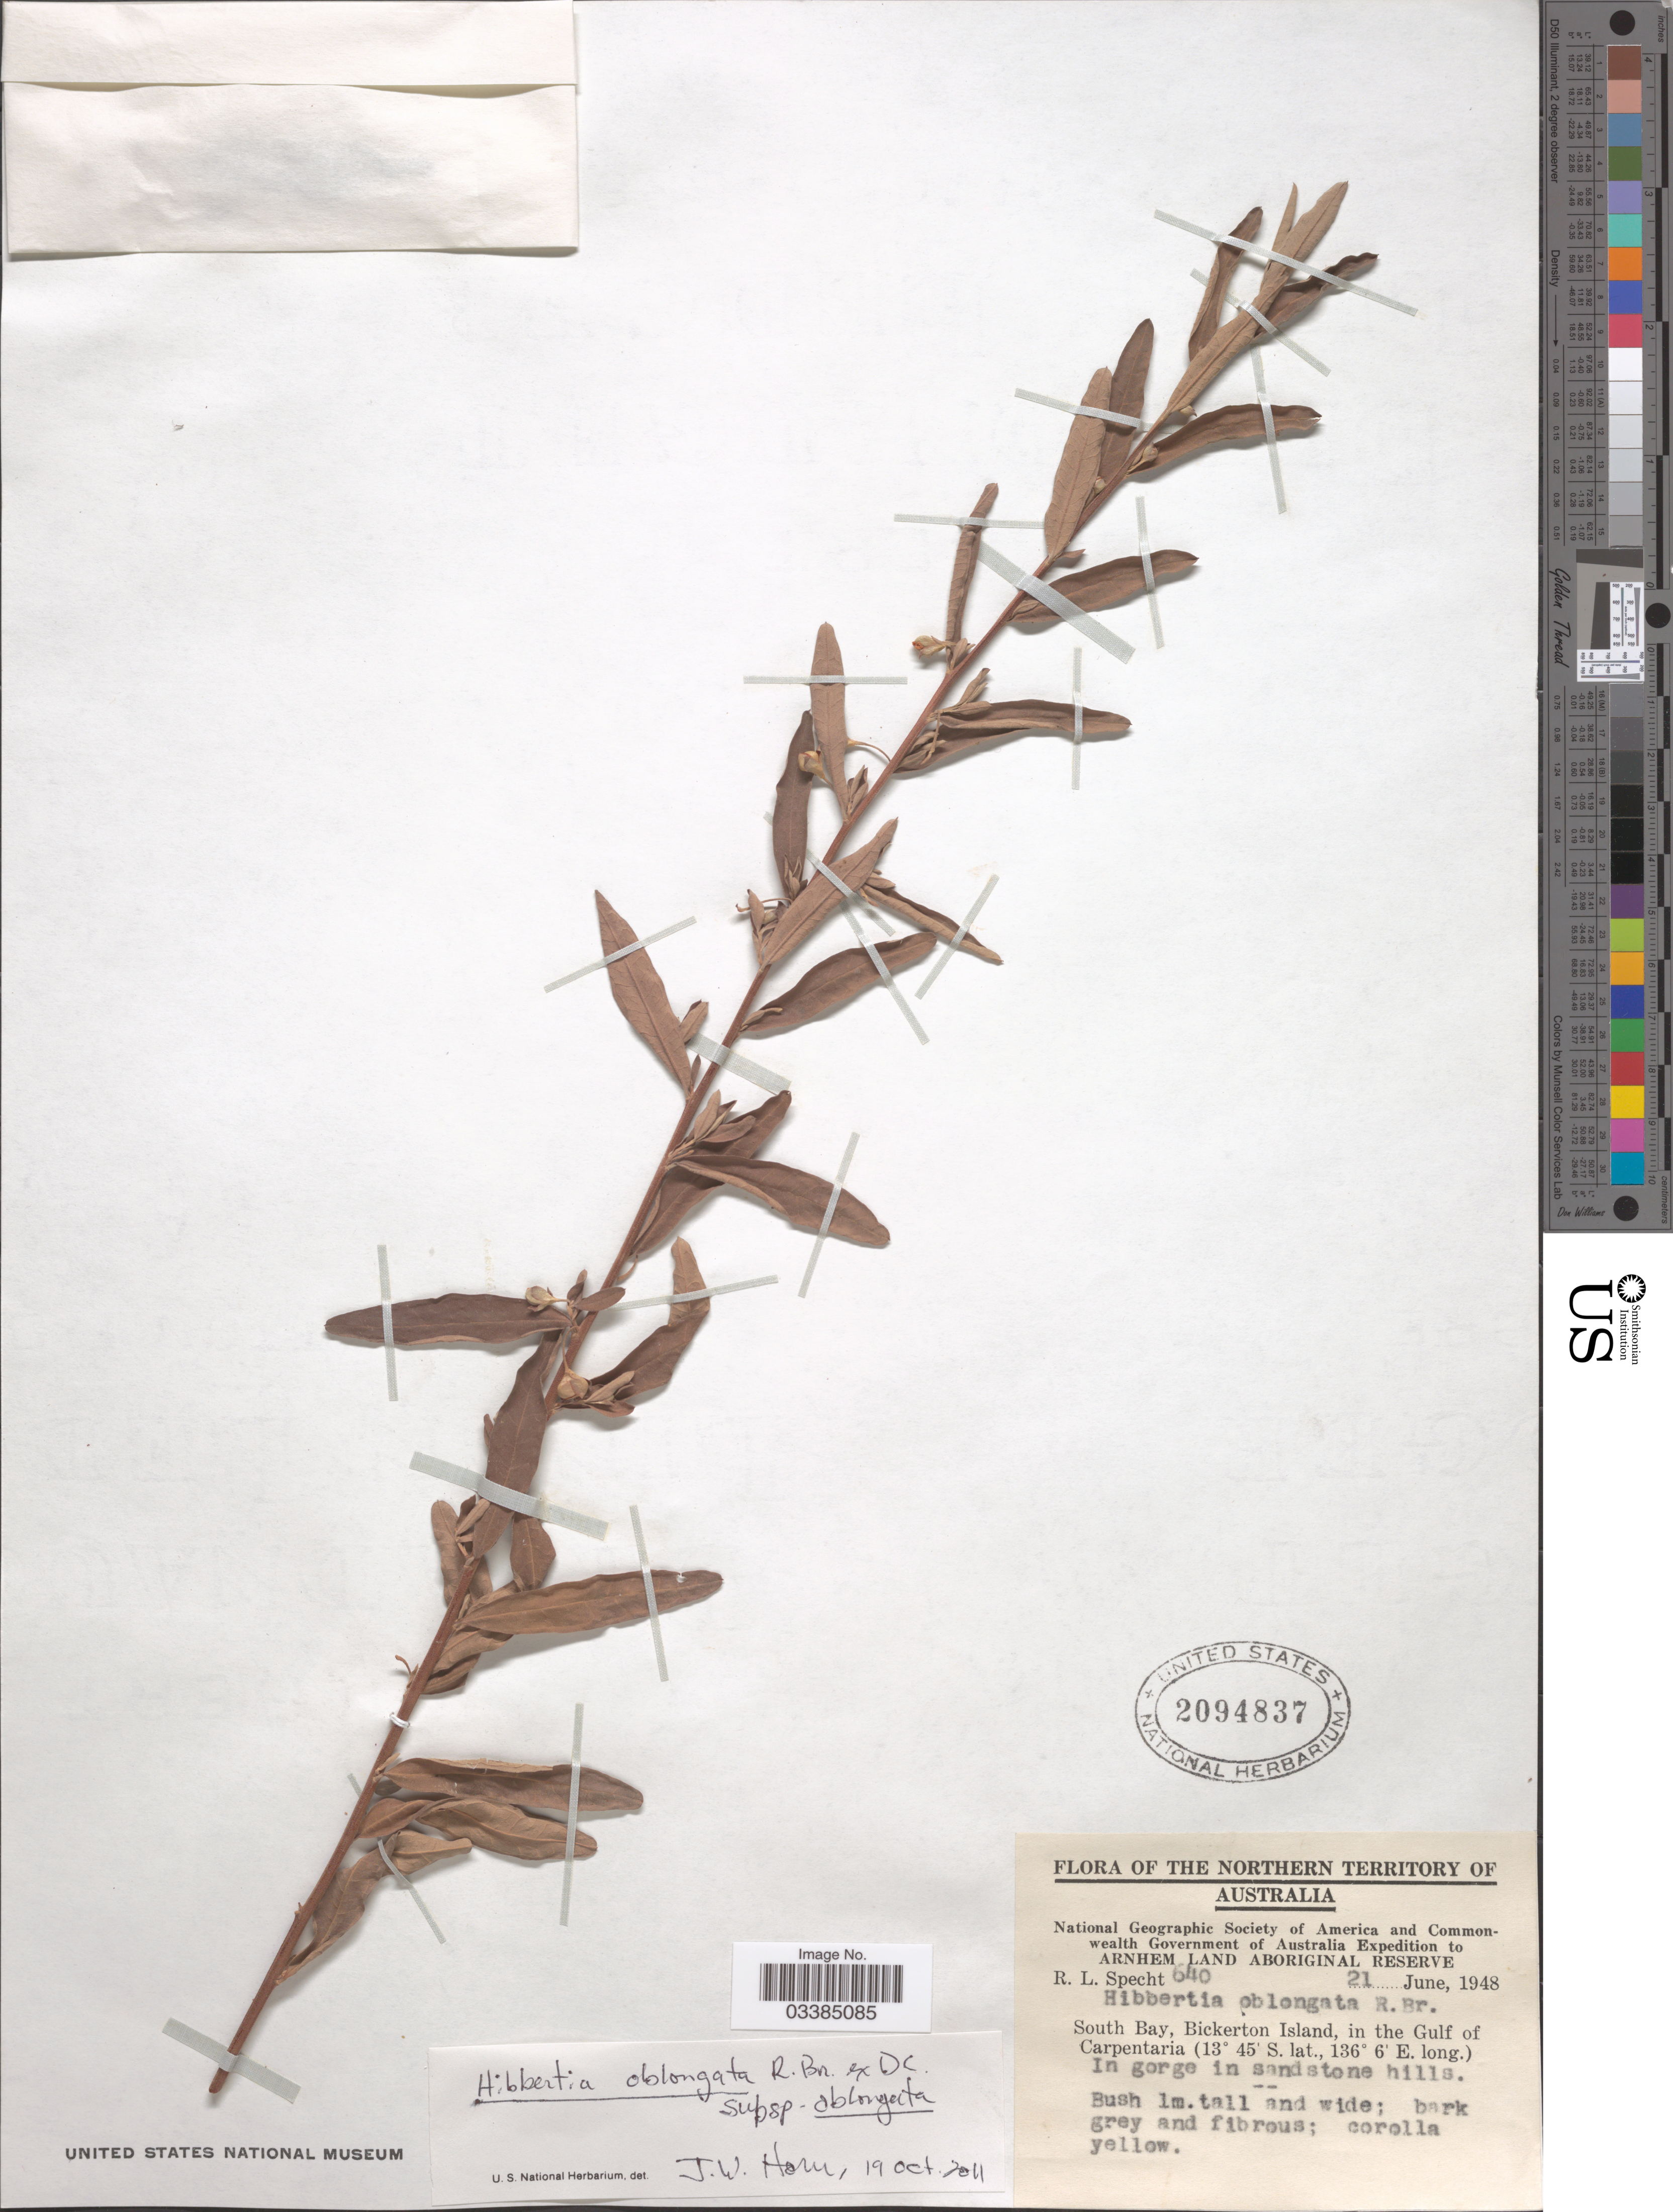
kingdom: Plantae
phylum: Tracheophyta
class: Magnoliopsida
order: Dilleniales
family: Dilleniaceae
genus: Hibbertia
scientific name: Hibbertia oblongata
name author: R. Br. ex DC.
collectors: R. L. Specht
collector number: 640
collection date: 1948-06-21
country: Australia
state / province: Northern Territory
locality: Arnhem Land Aboriginal Reserve. South Bay, Bickerton Island, in the Gulf of Carpentaria. In gorge in sandstone hills.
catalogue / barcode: US 2094837